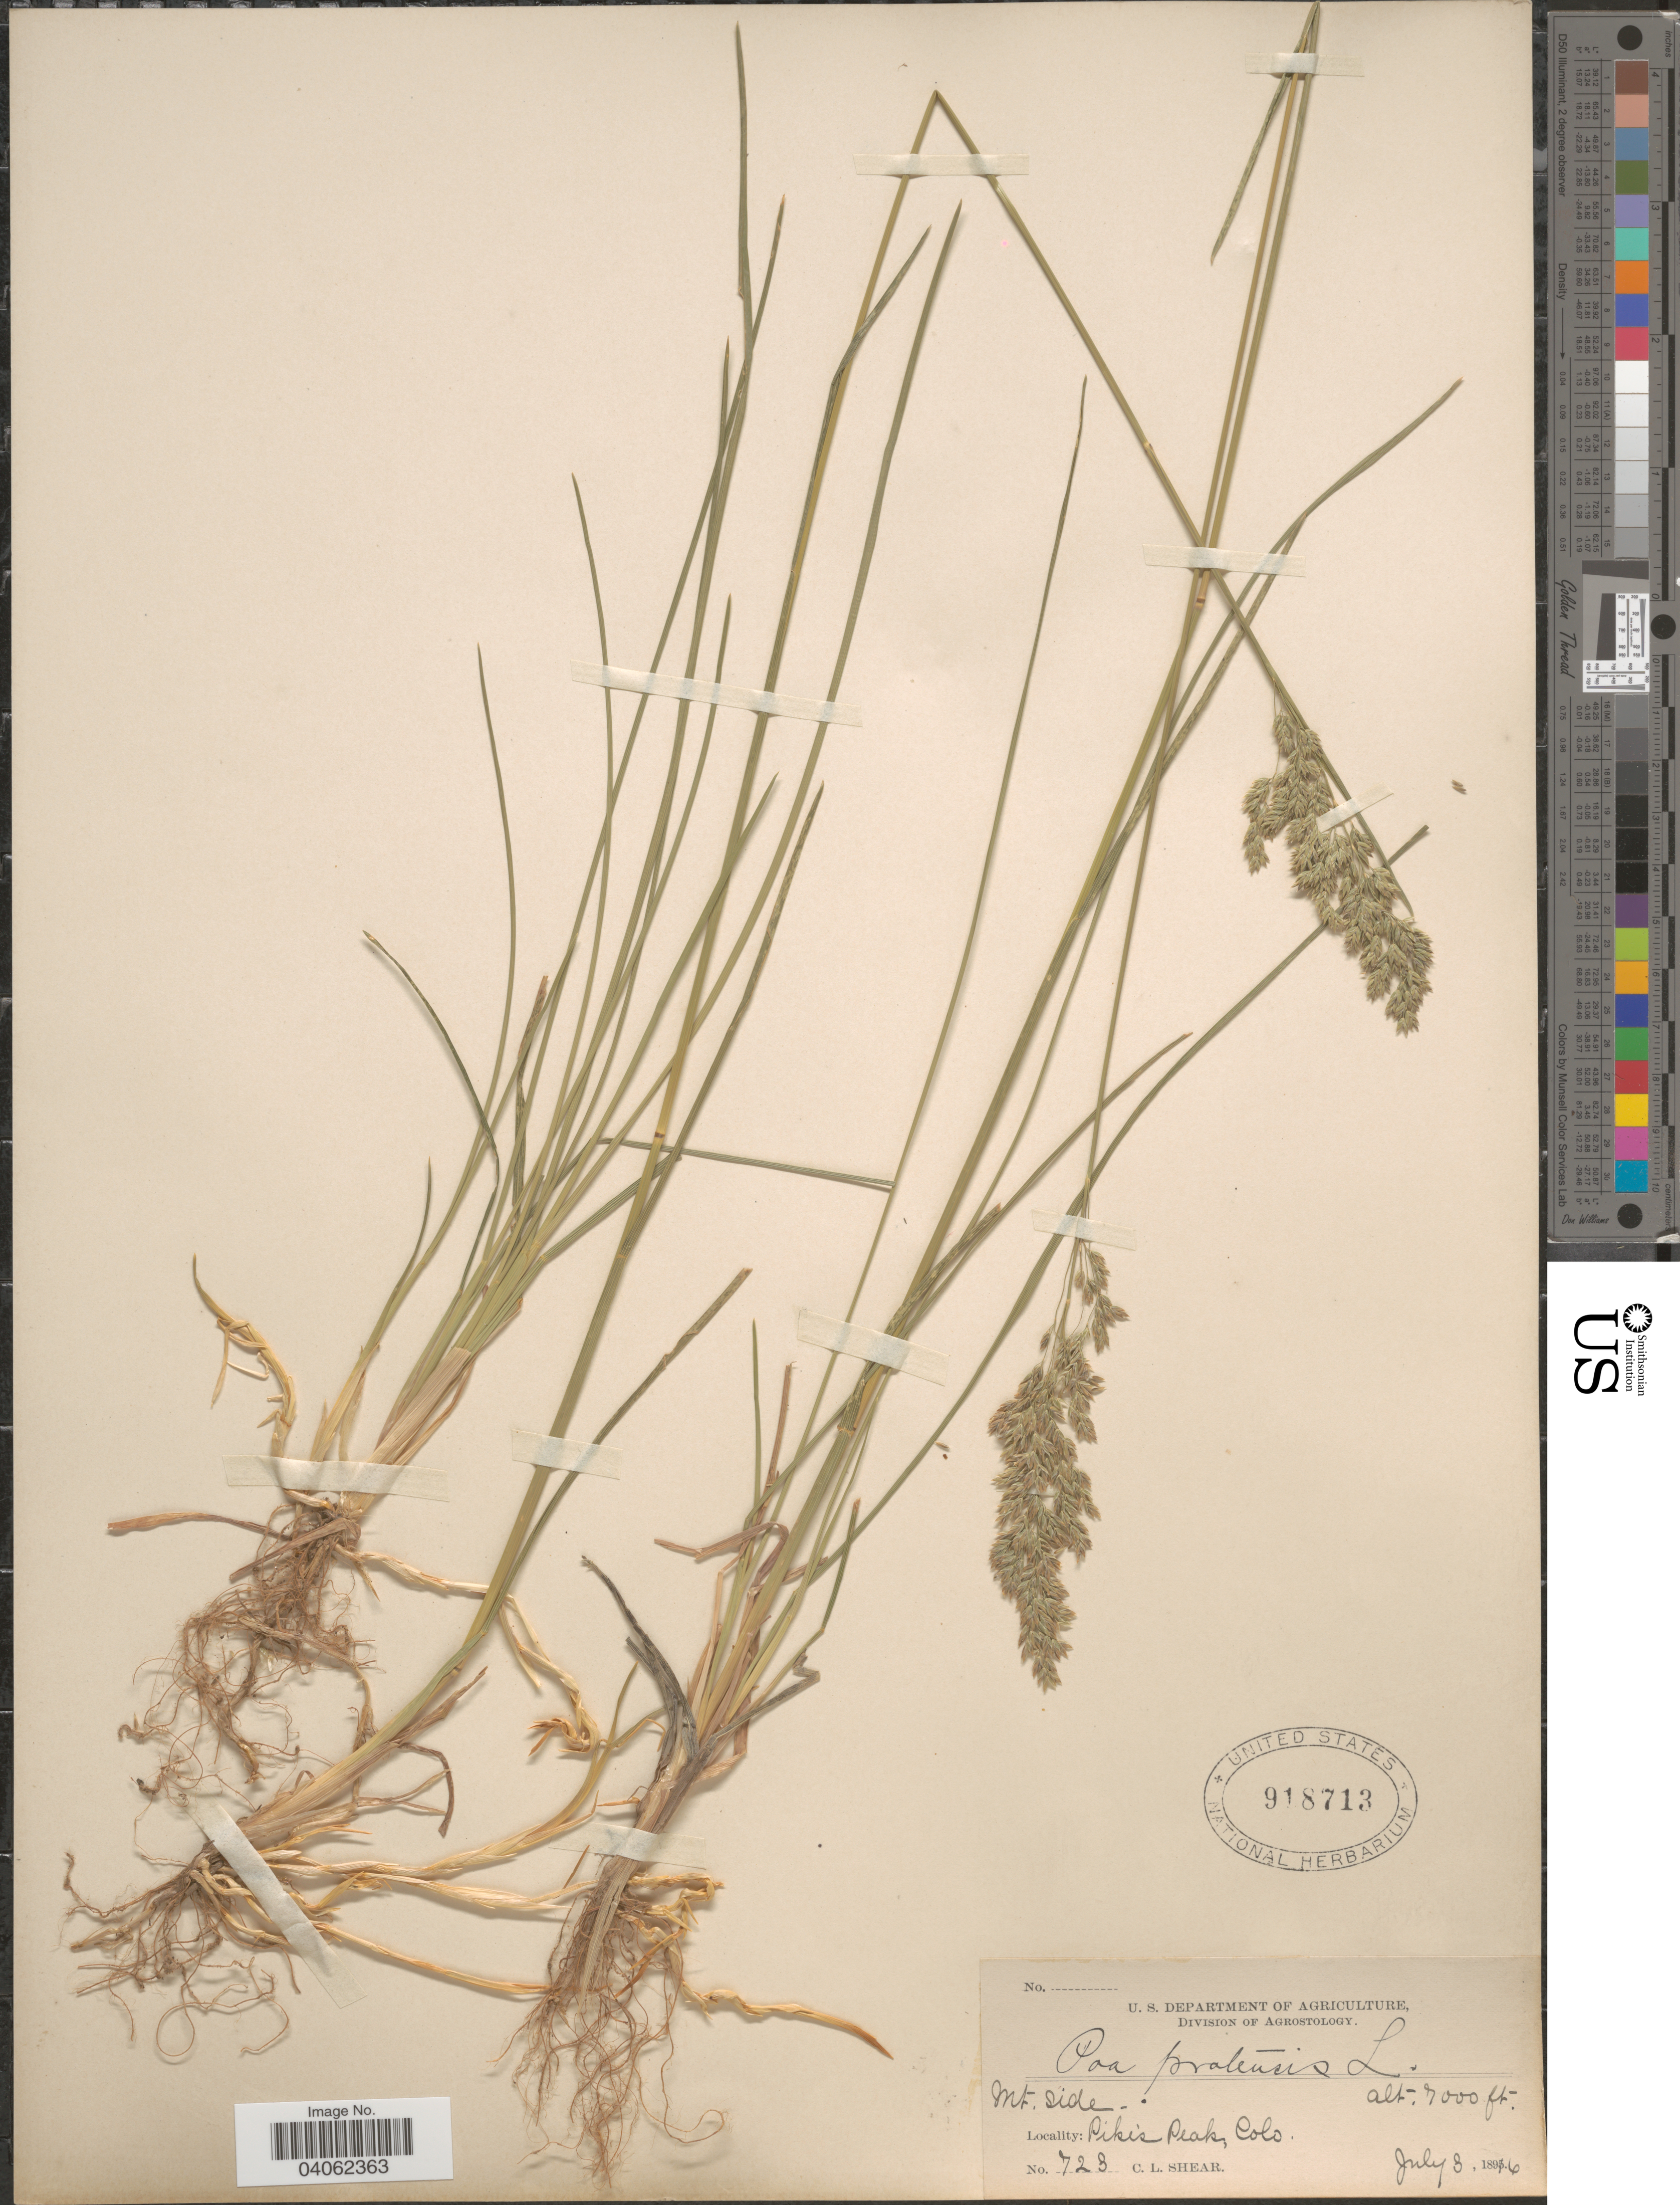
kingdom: Plantae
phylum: Tracheophyta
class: Liliopsida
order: Poales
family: Poaceae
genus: Poa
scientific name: Poa pratensis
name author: L.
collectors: C. L. Shear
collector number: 723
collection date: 1896-07-03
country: United States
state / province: Colorado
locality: Pike's Peak.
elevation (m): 2134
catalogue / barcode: US 918713